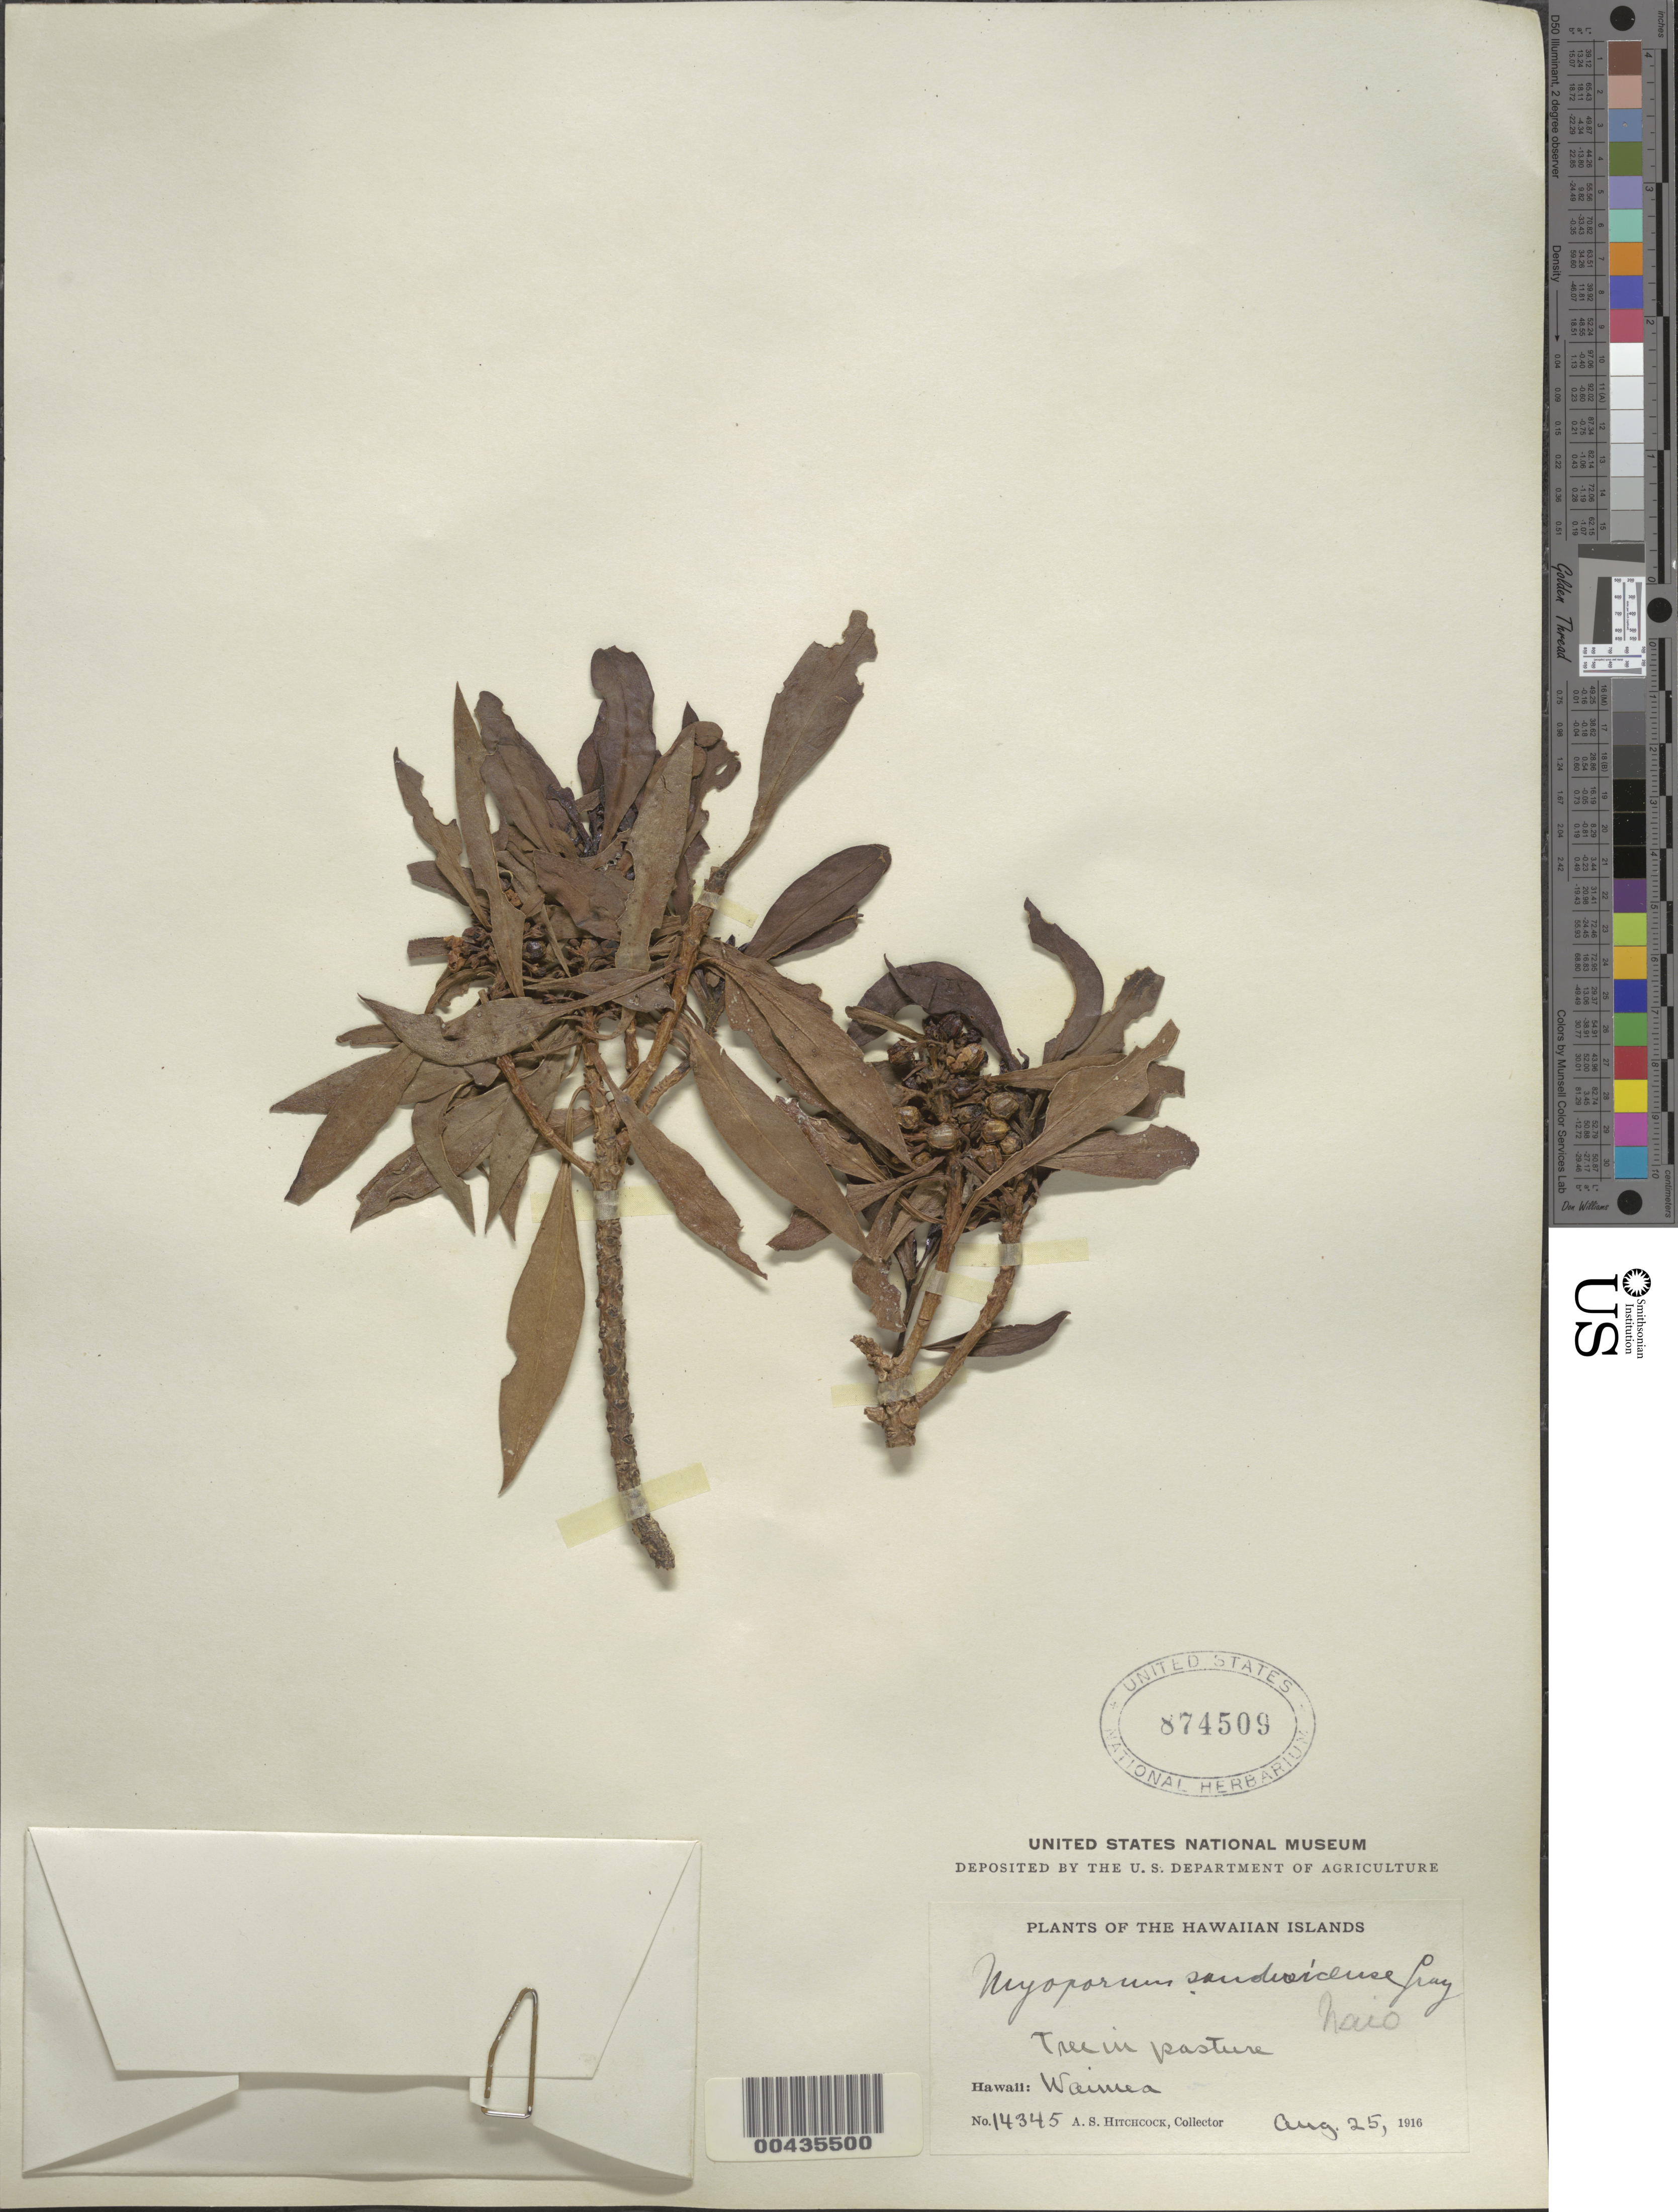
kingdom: Plantae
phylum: Tracheophyta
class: Magnoliopsida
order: Lamiales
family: Scrophulariaceae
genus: Myoporum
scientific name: Myoporum sandwicense subsp. sandwicense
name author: A. Gray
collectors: A. S. Hitchcock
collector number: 14345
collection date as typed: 25 Aug 1916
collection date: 1916-08-25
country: United States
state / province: Hawaii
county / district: Kauai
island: Kaua'i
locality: Waimea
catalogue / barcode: US 874509